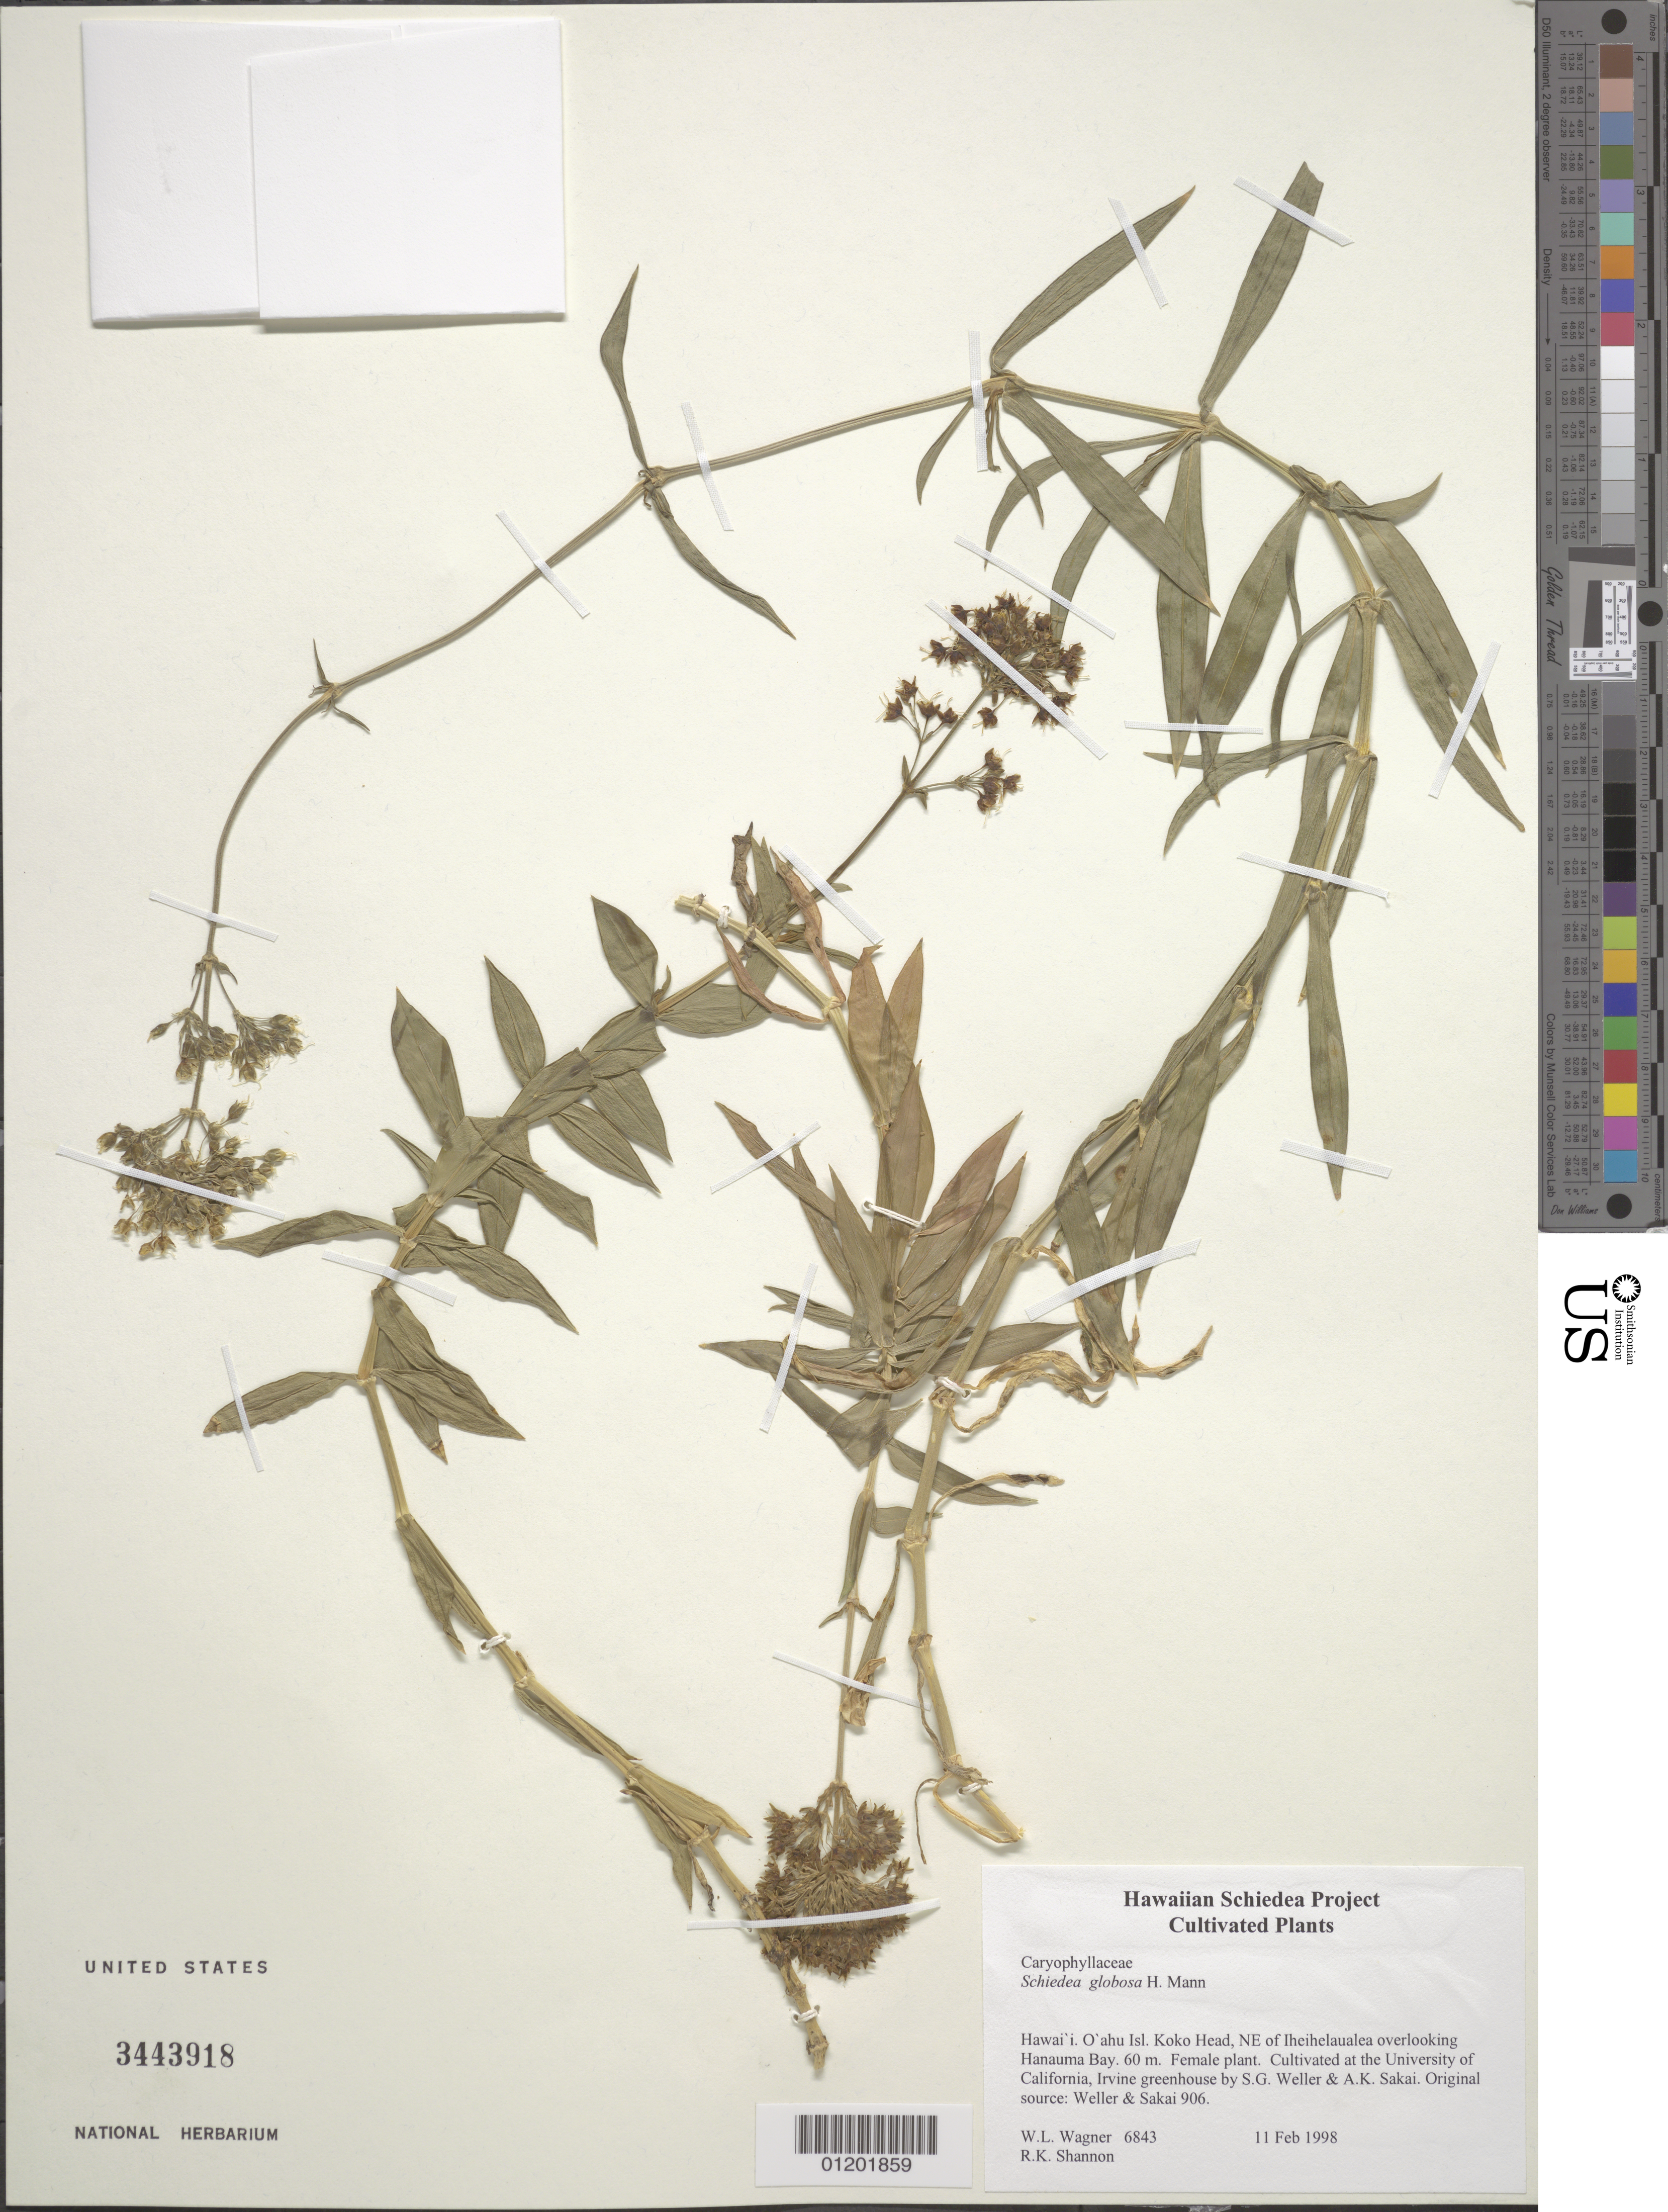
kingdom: Plantae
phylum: Tracheophyta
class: Magnoliopsida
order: Caryophyllales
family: Caryophyllaceae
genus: Schiedea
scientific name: Schiedea globosa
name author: H. Mann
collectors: W. L. Wagner & R. Shannon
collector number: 6843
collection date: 1998-02-11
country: United States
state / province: California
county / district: Orange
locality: University of California, Irvine greenhouse.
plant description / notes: Cultivated at the University of California, Irvine greenhouse by S.G. Weller & A.K. Sakai. Original source: Weller & Sakai 906, O'ahu, Koko Head, NE of Iheihelaualea overlooking Hanauma Bay, 60 m.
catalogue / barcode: US 3443918